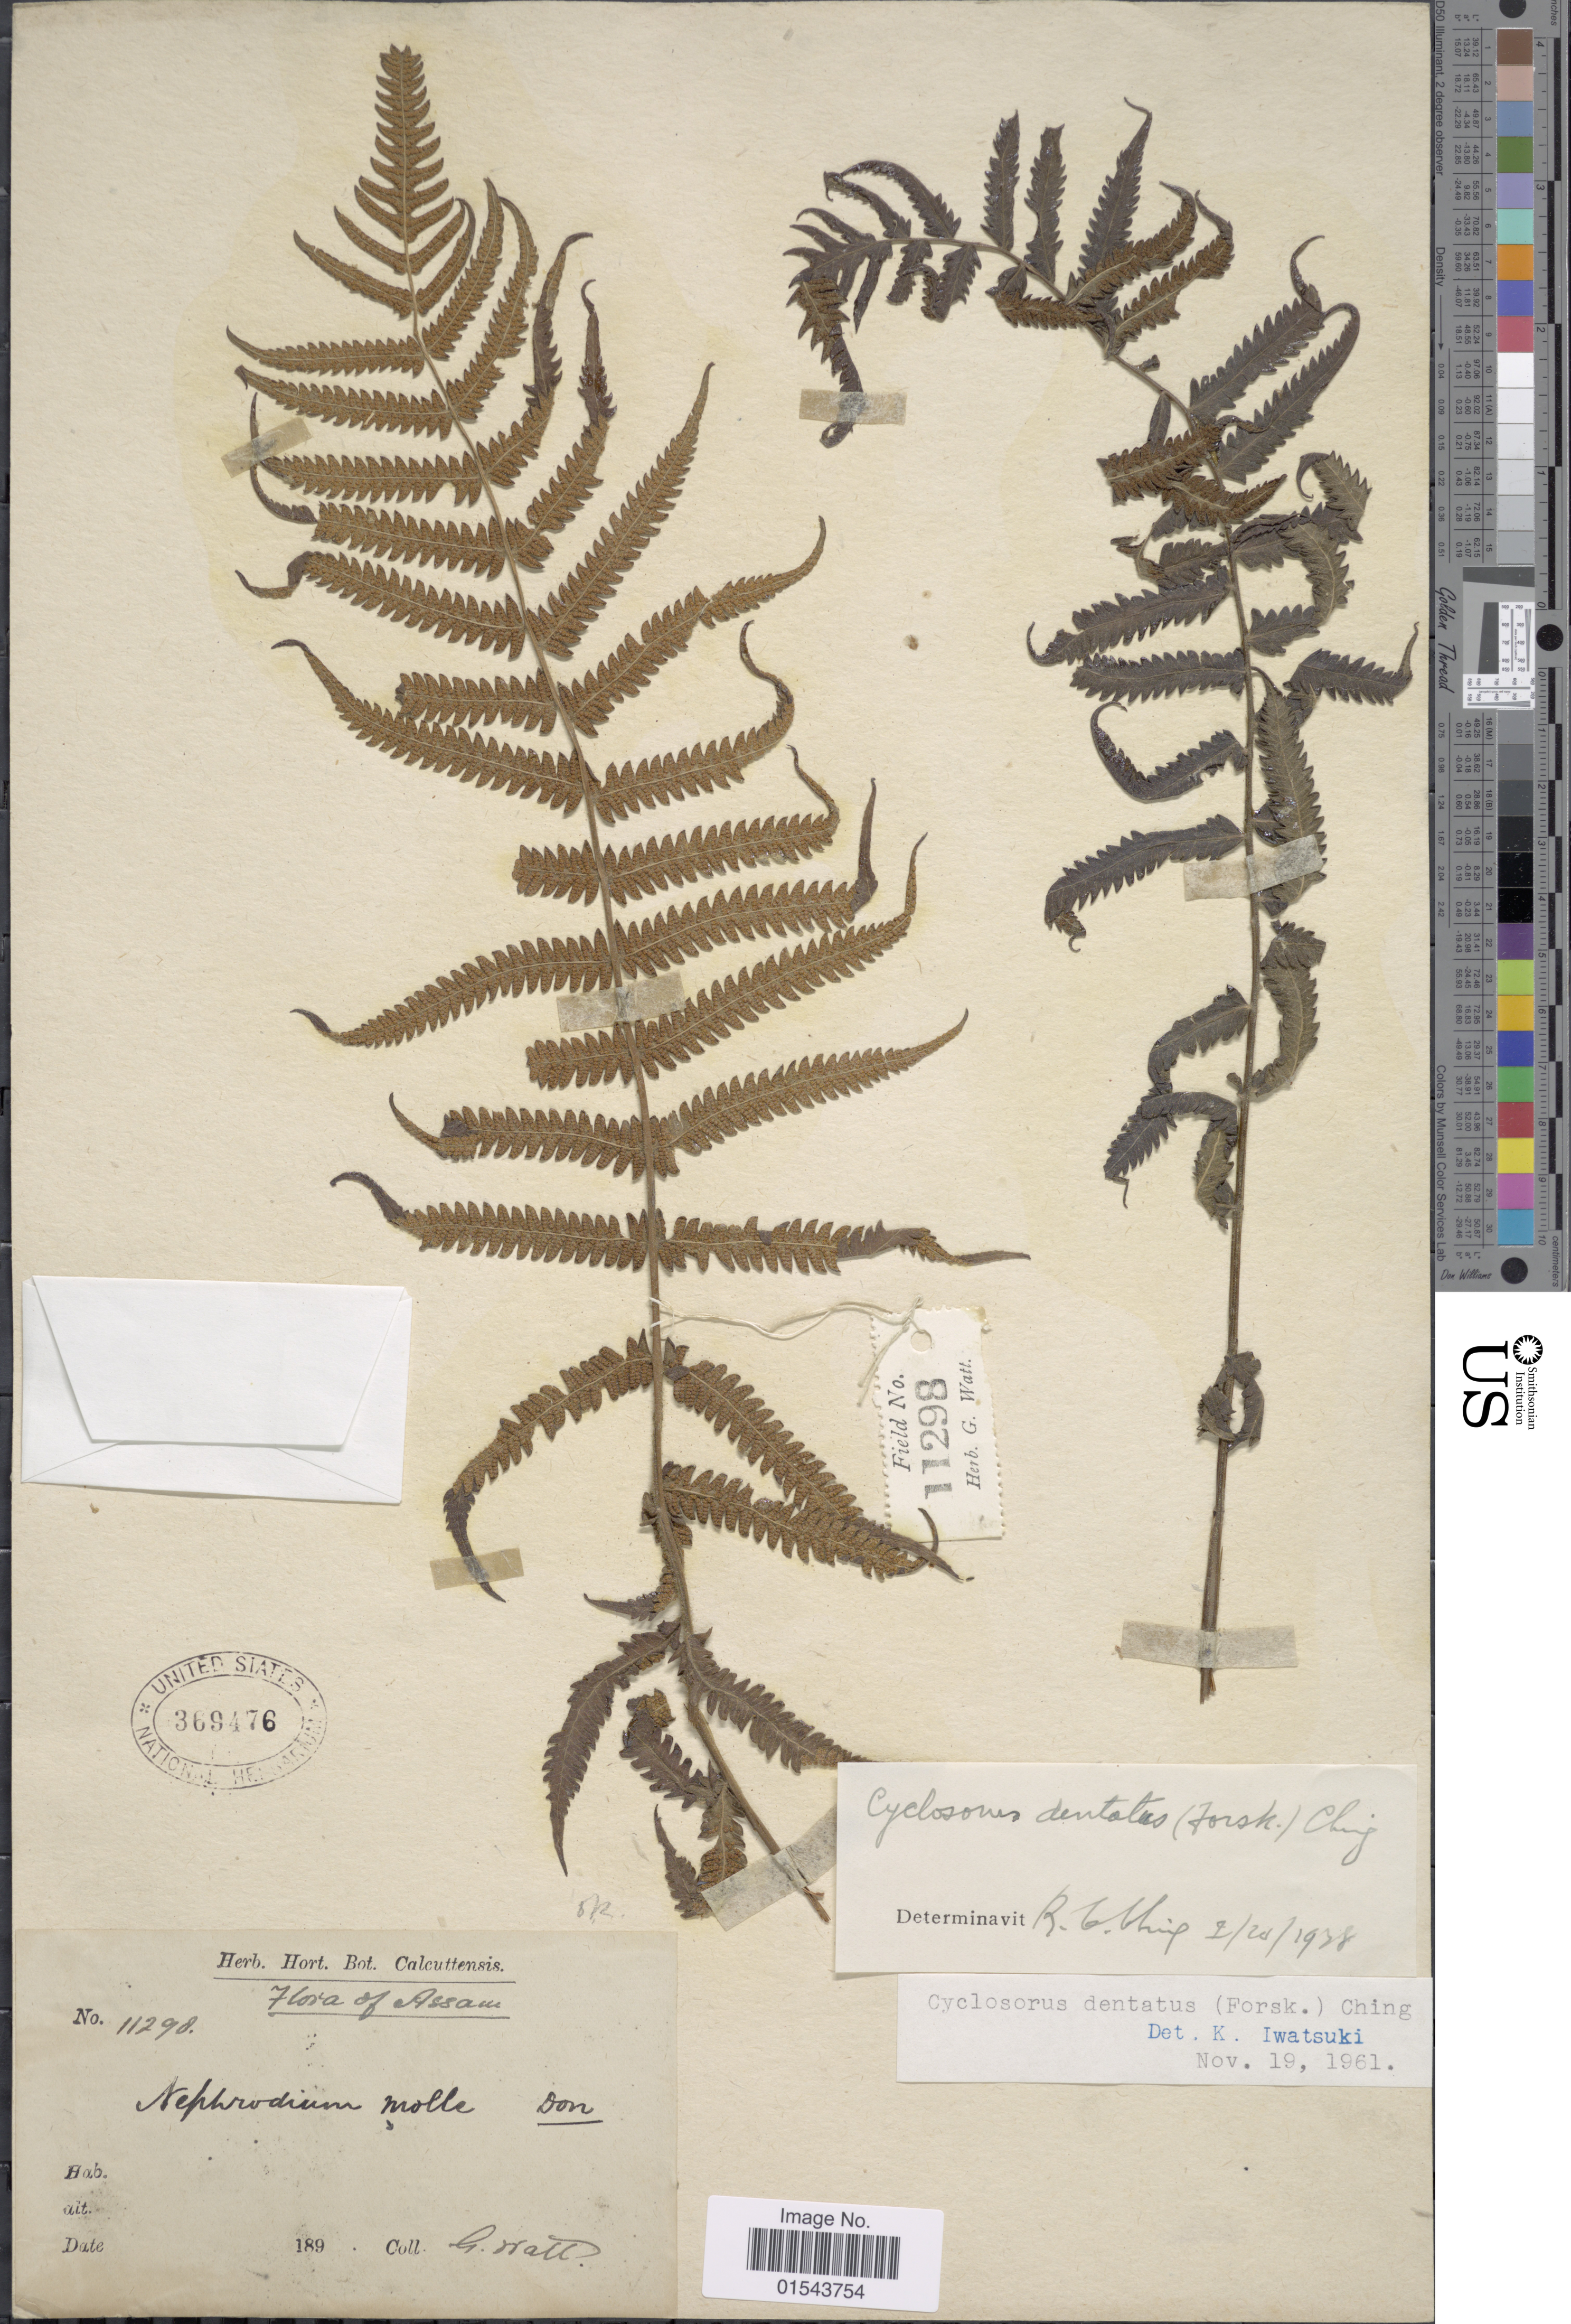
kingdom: Plantae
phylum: Tracheophyta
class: Polypodiopsida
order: Polypodiales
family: Thelypteridaceae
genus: Christella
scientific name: Christella dentata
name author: (Forssk.) Brownsey & Jermy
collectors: G. Watt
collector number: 11298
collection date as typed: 189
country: India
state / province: Assam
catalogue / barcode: US 369476